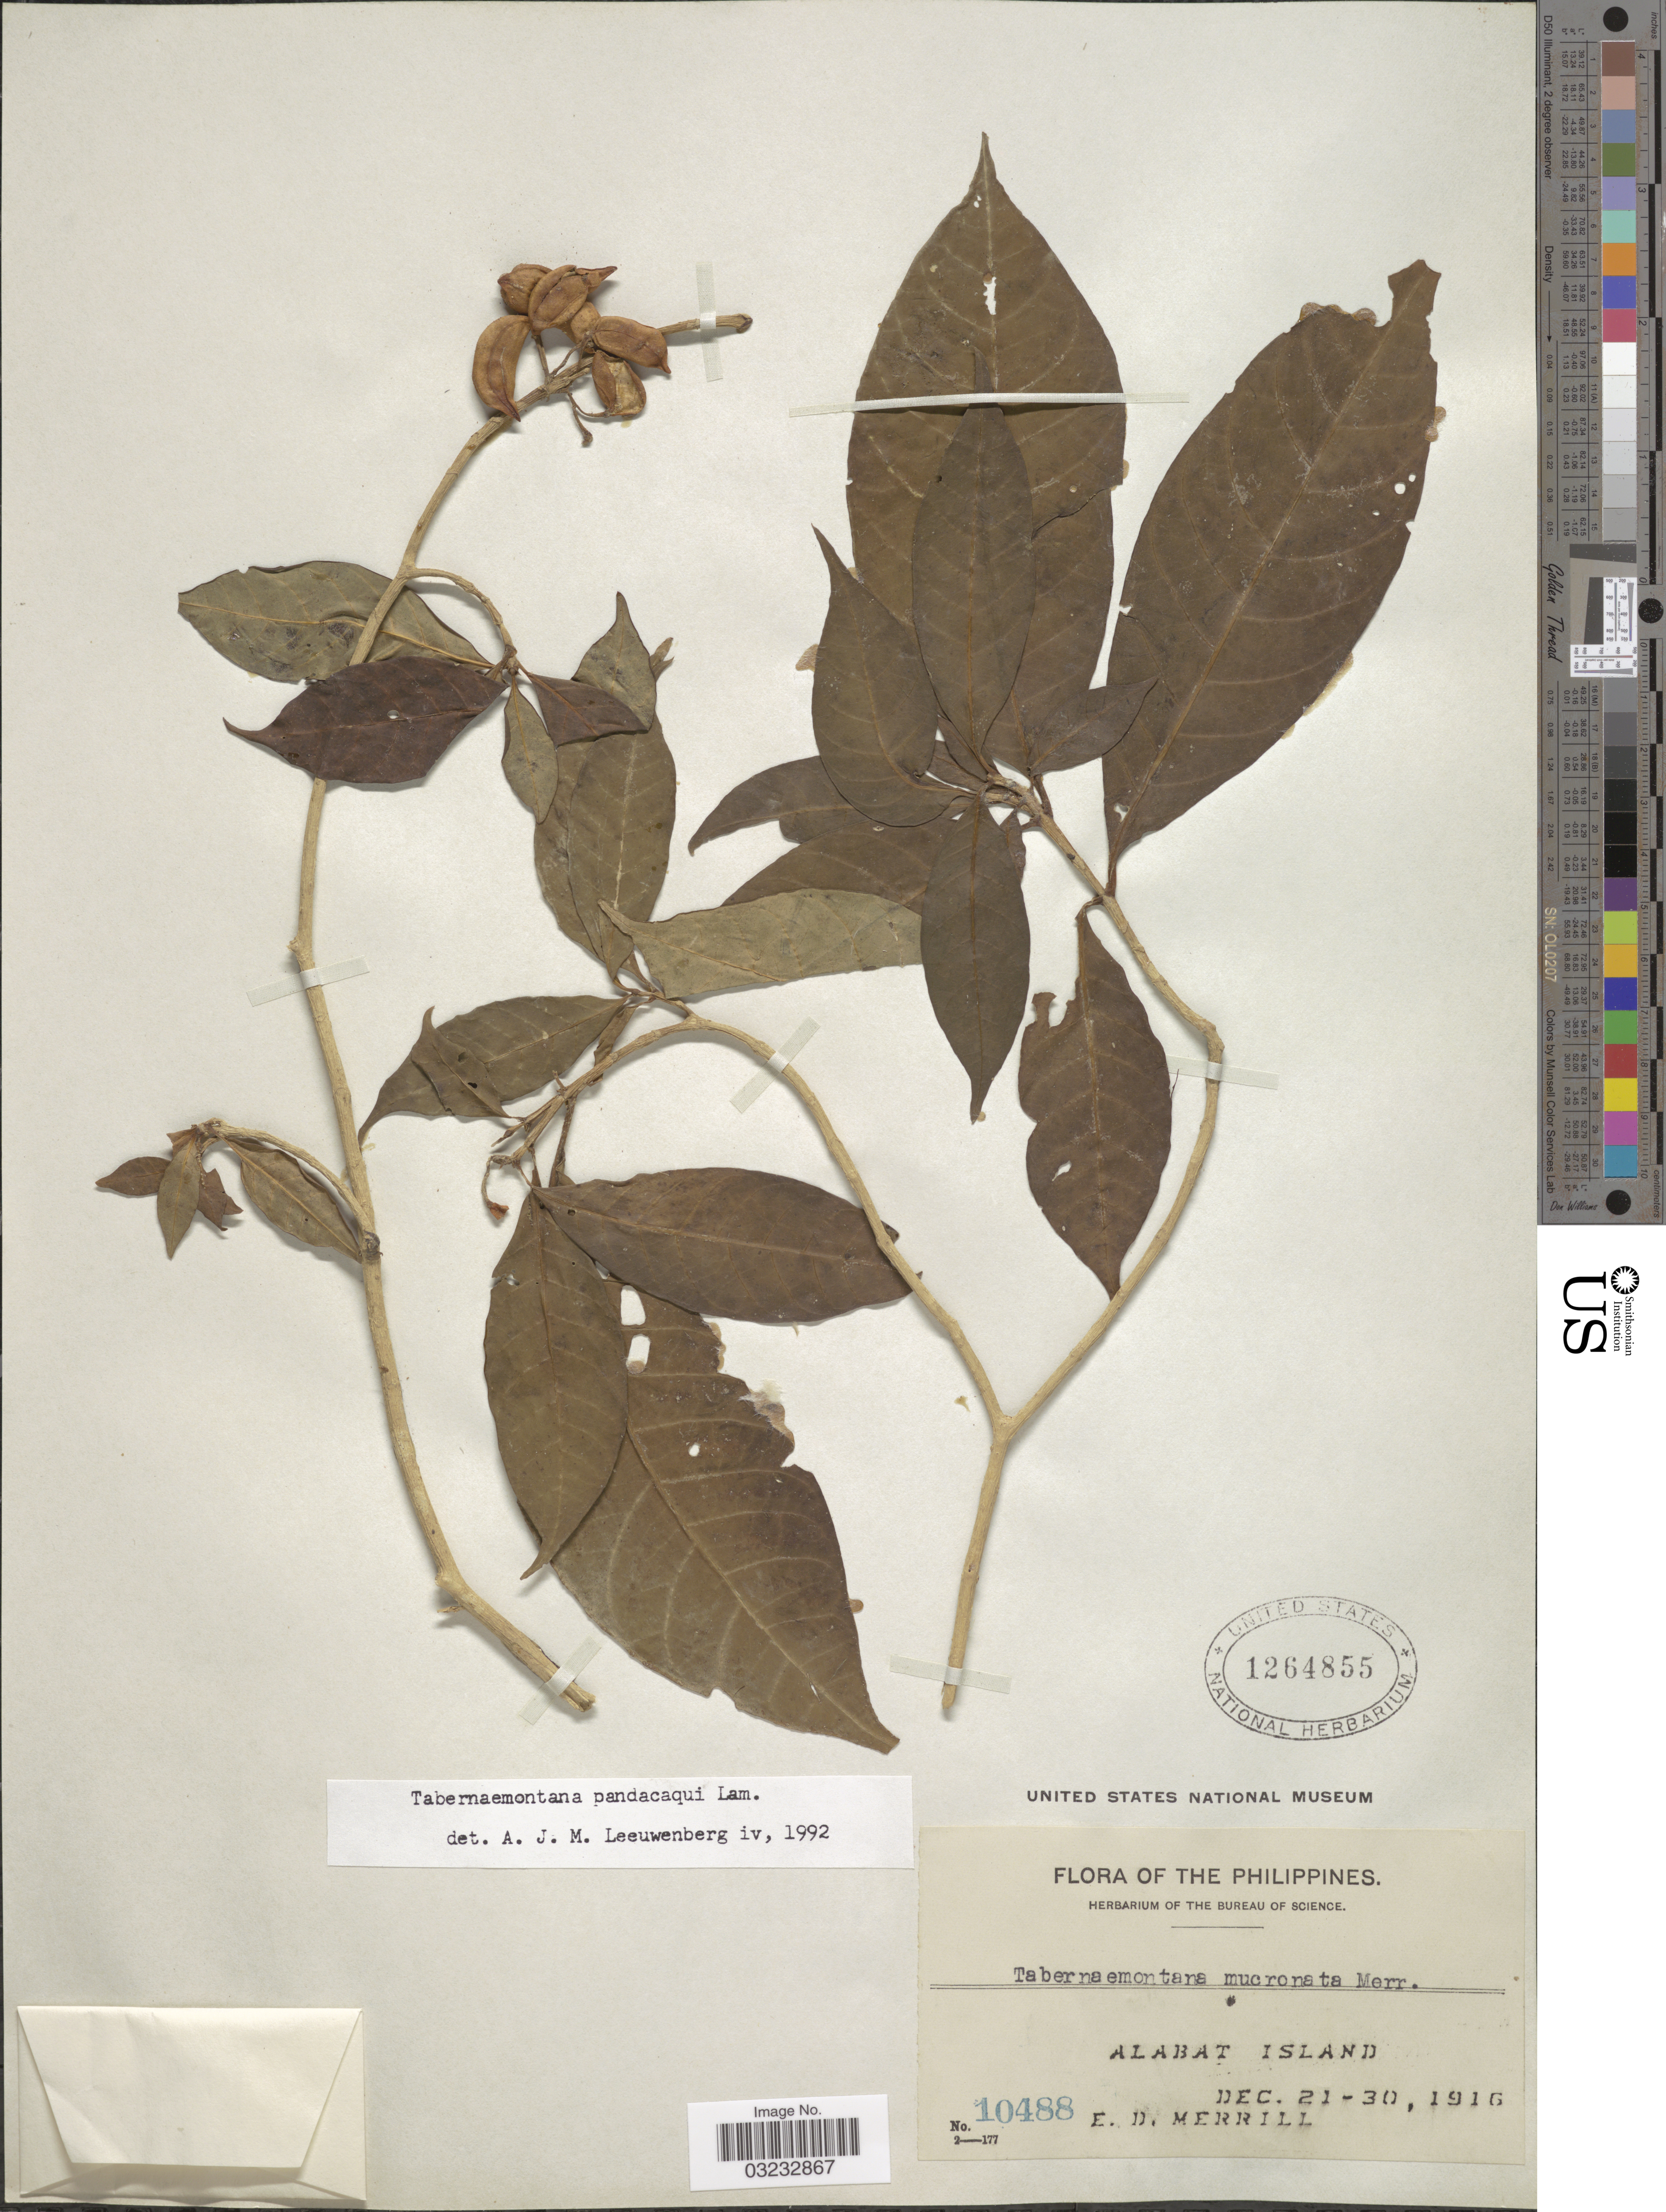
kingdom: Plantae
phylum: Tracheophyta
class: Magnoliopsida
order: Gentianales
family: Apocynaceae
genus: Tabernaemontana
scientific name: Tabernaemontana pandacaqui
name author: Poir.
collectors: E. D. Merrill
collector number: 10488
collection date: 1916-12-21/1916-12-30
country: Philippines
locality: Alabat Island.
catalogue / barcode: US 1264855